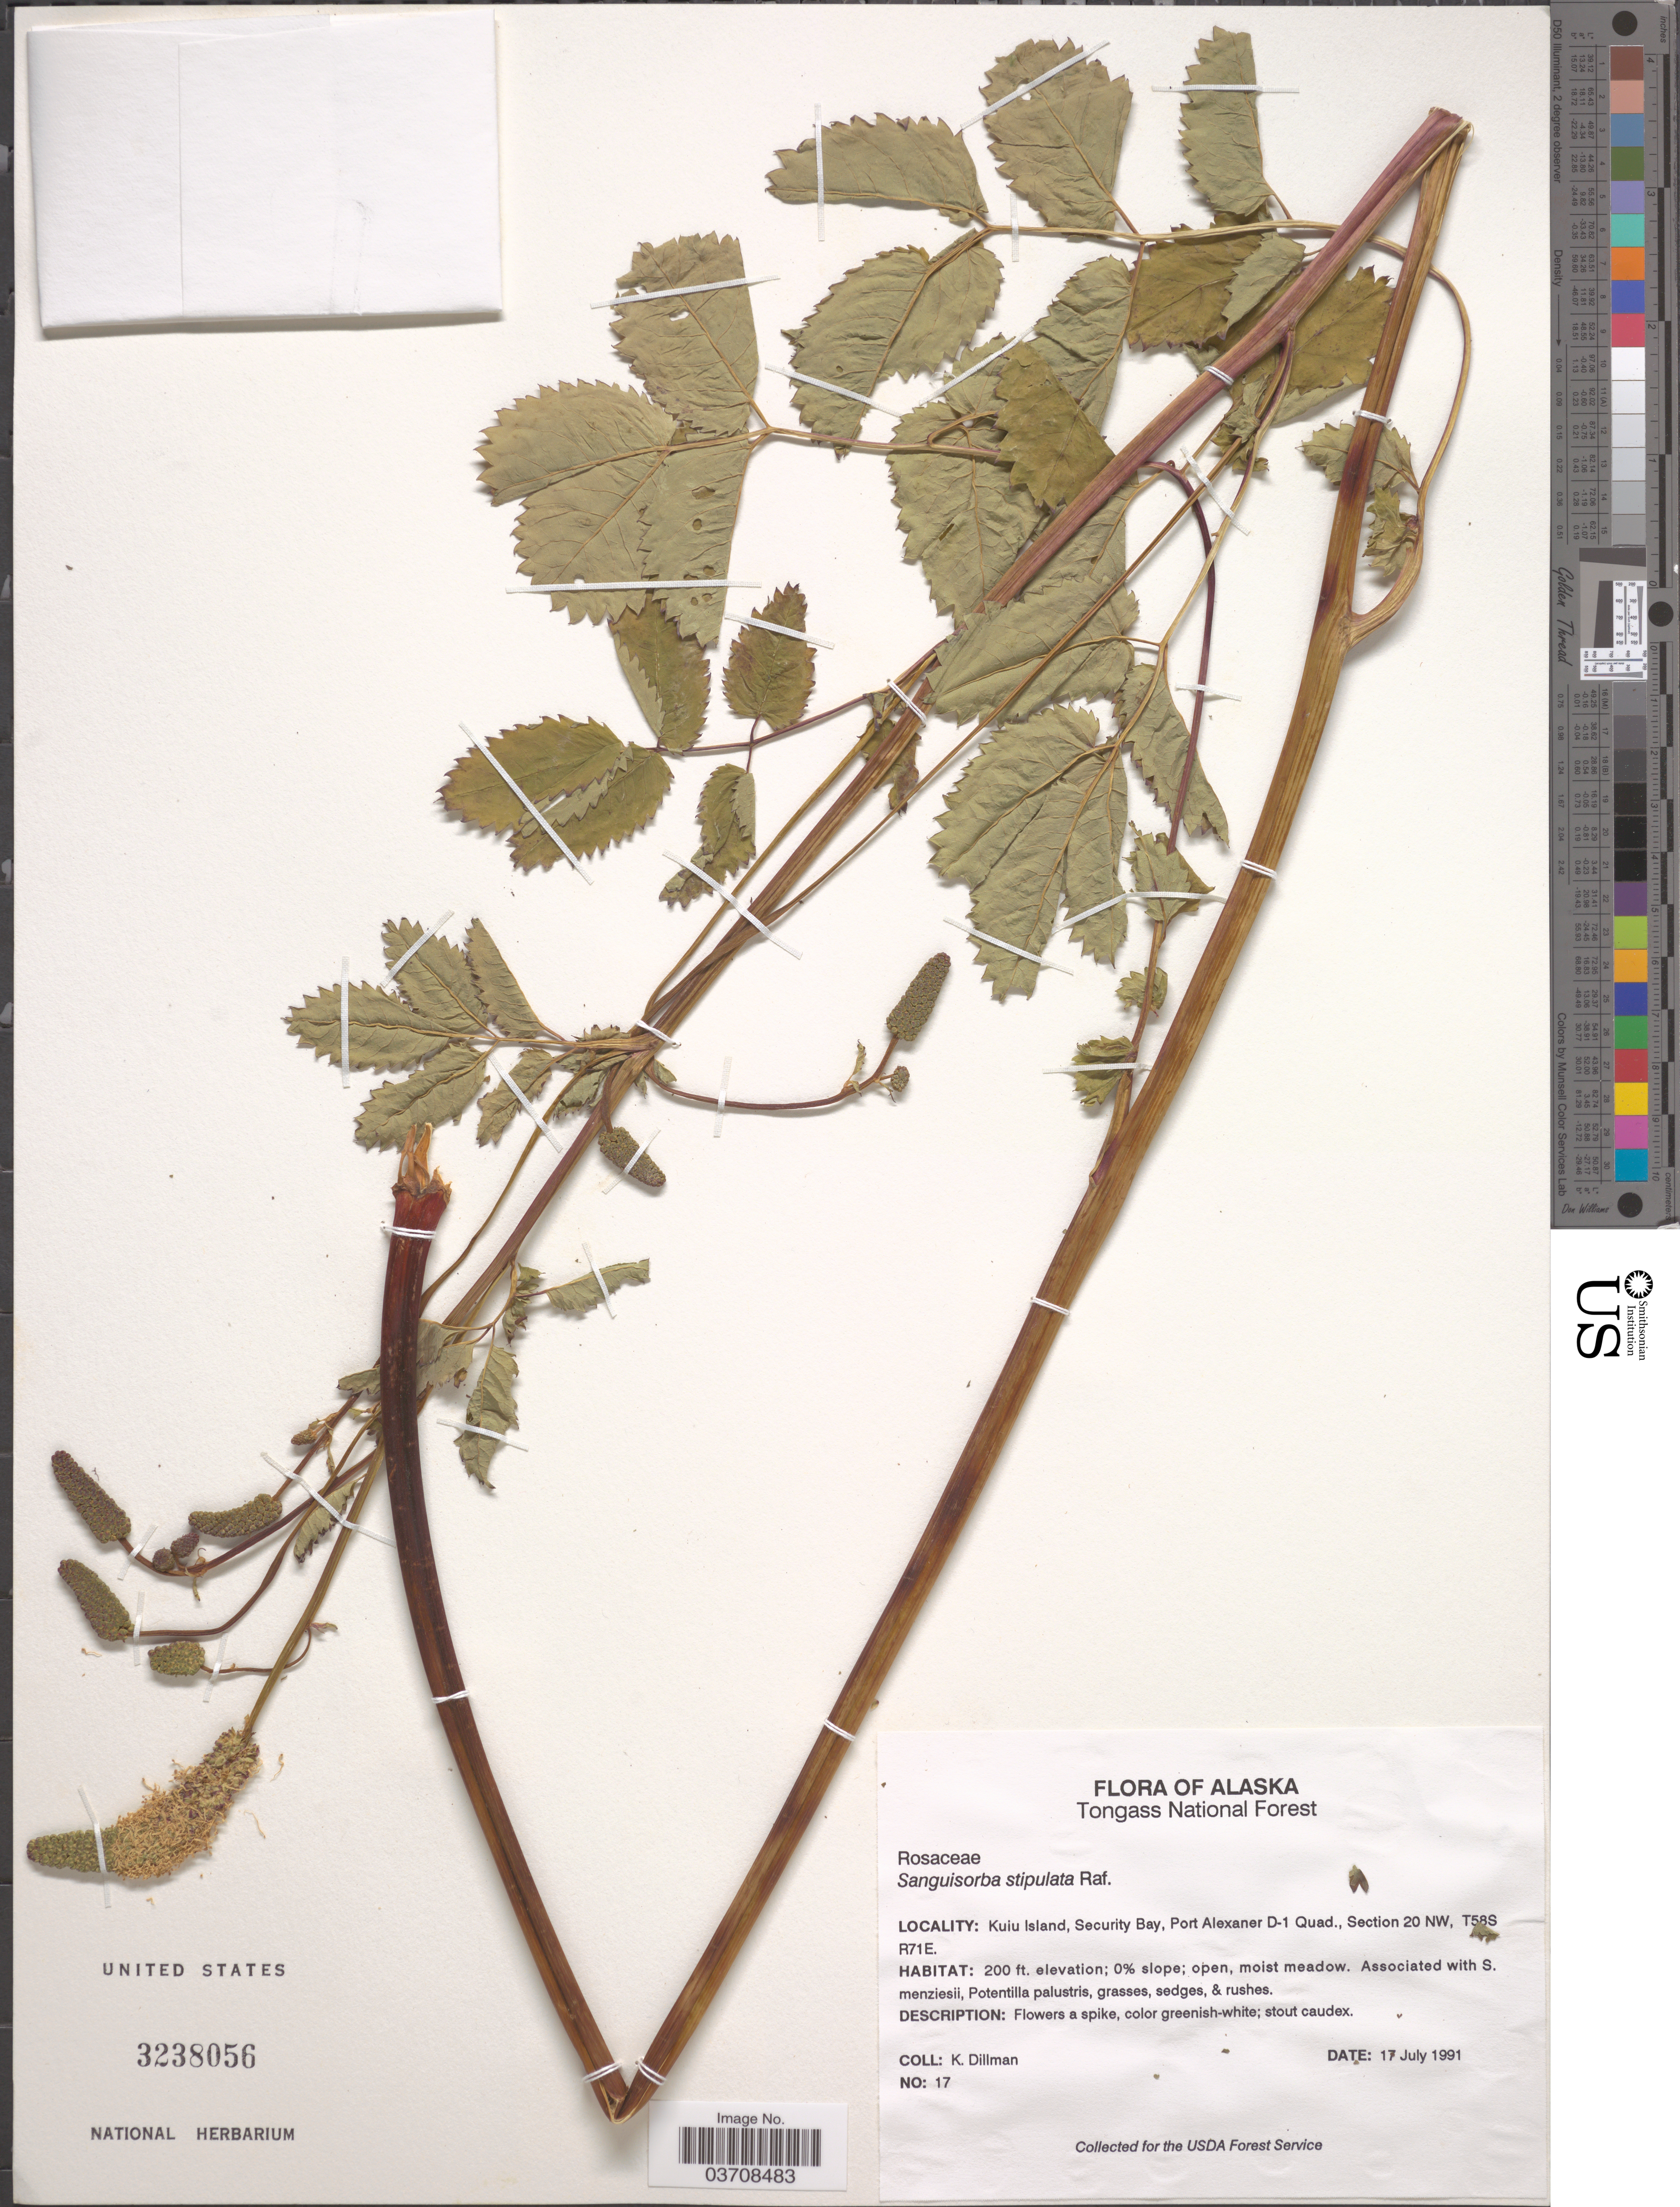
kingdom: Plantae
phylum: Tracheophyta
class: Magnoliopsida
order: Rosales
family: Rosaceae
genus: Sanguisorba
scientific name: Sanguisorba stipulata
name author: Raf.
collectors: K. Dillman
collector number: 17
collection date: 1991-07-17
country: United States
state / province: Alaska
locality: Tongass National Forest. Kuiu Island, Security Bay, Port Alexander D-1 Quad., Section 20 NW, T58S R71E.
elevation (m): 61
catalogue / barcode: US 3238056